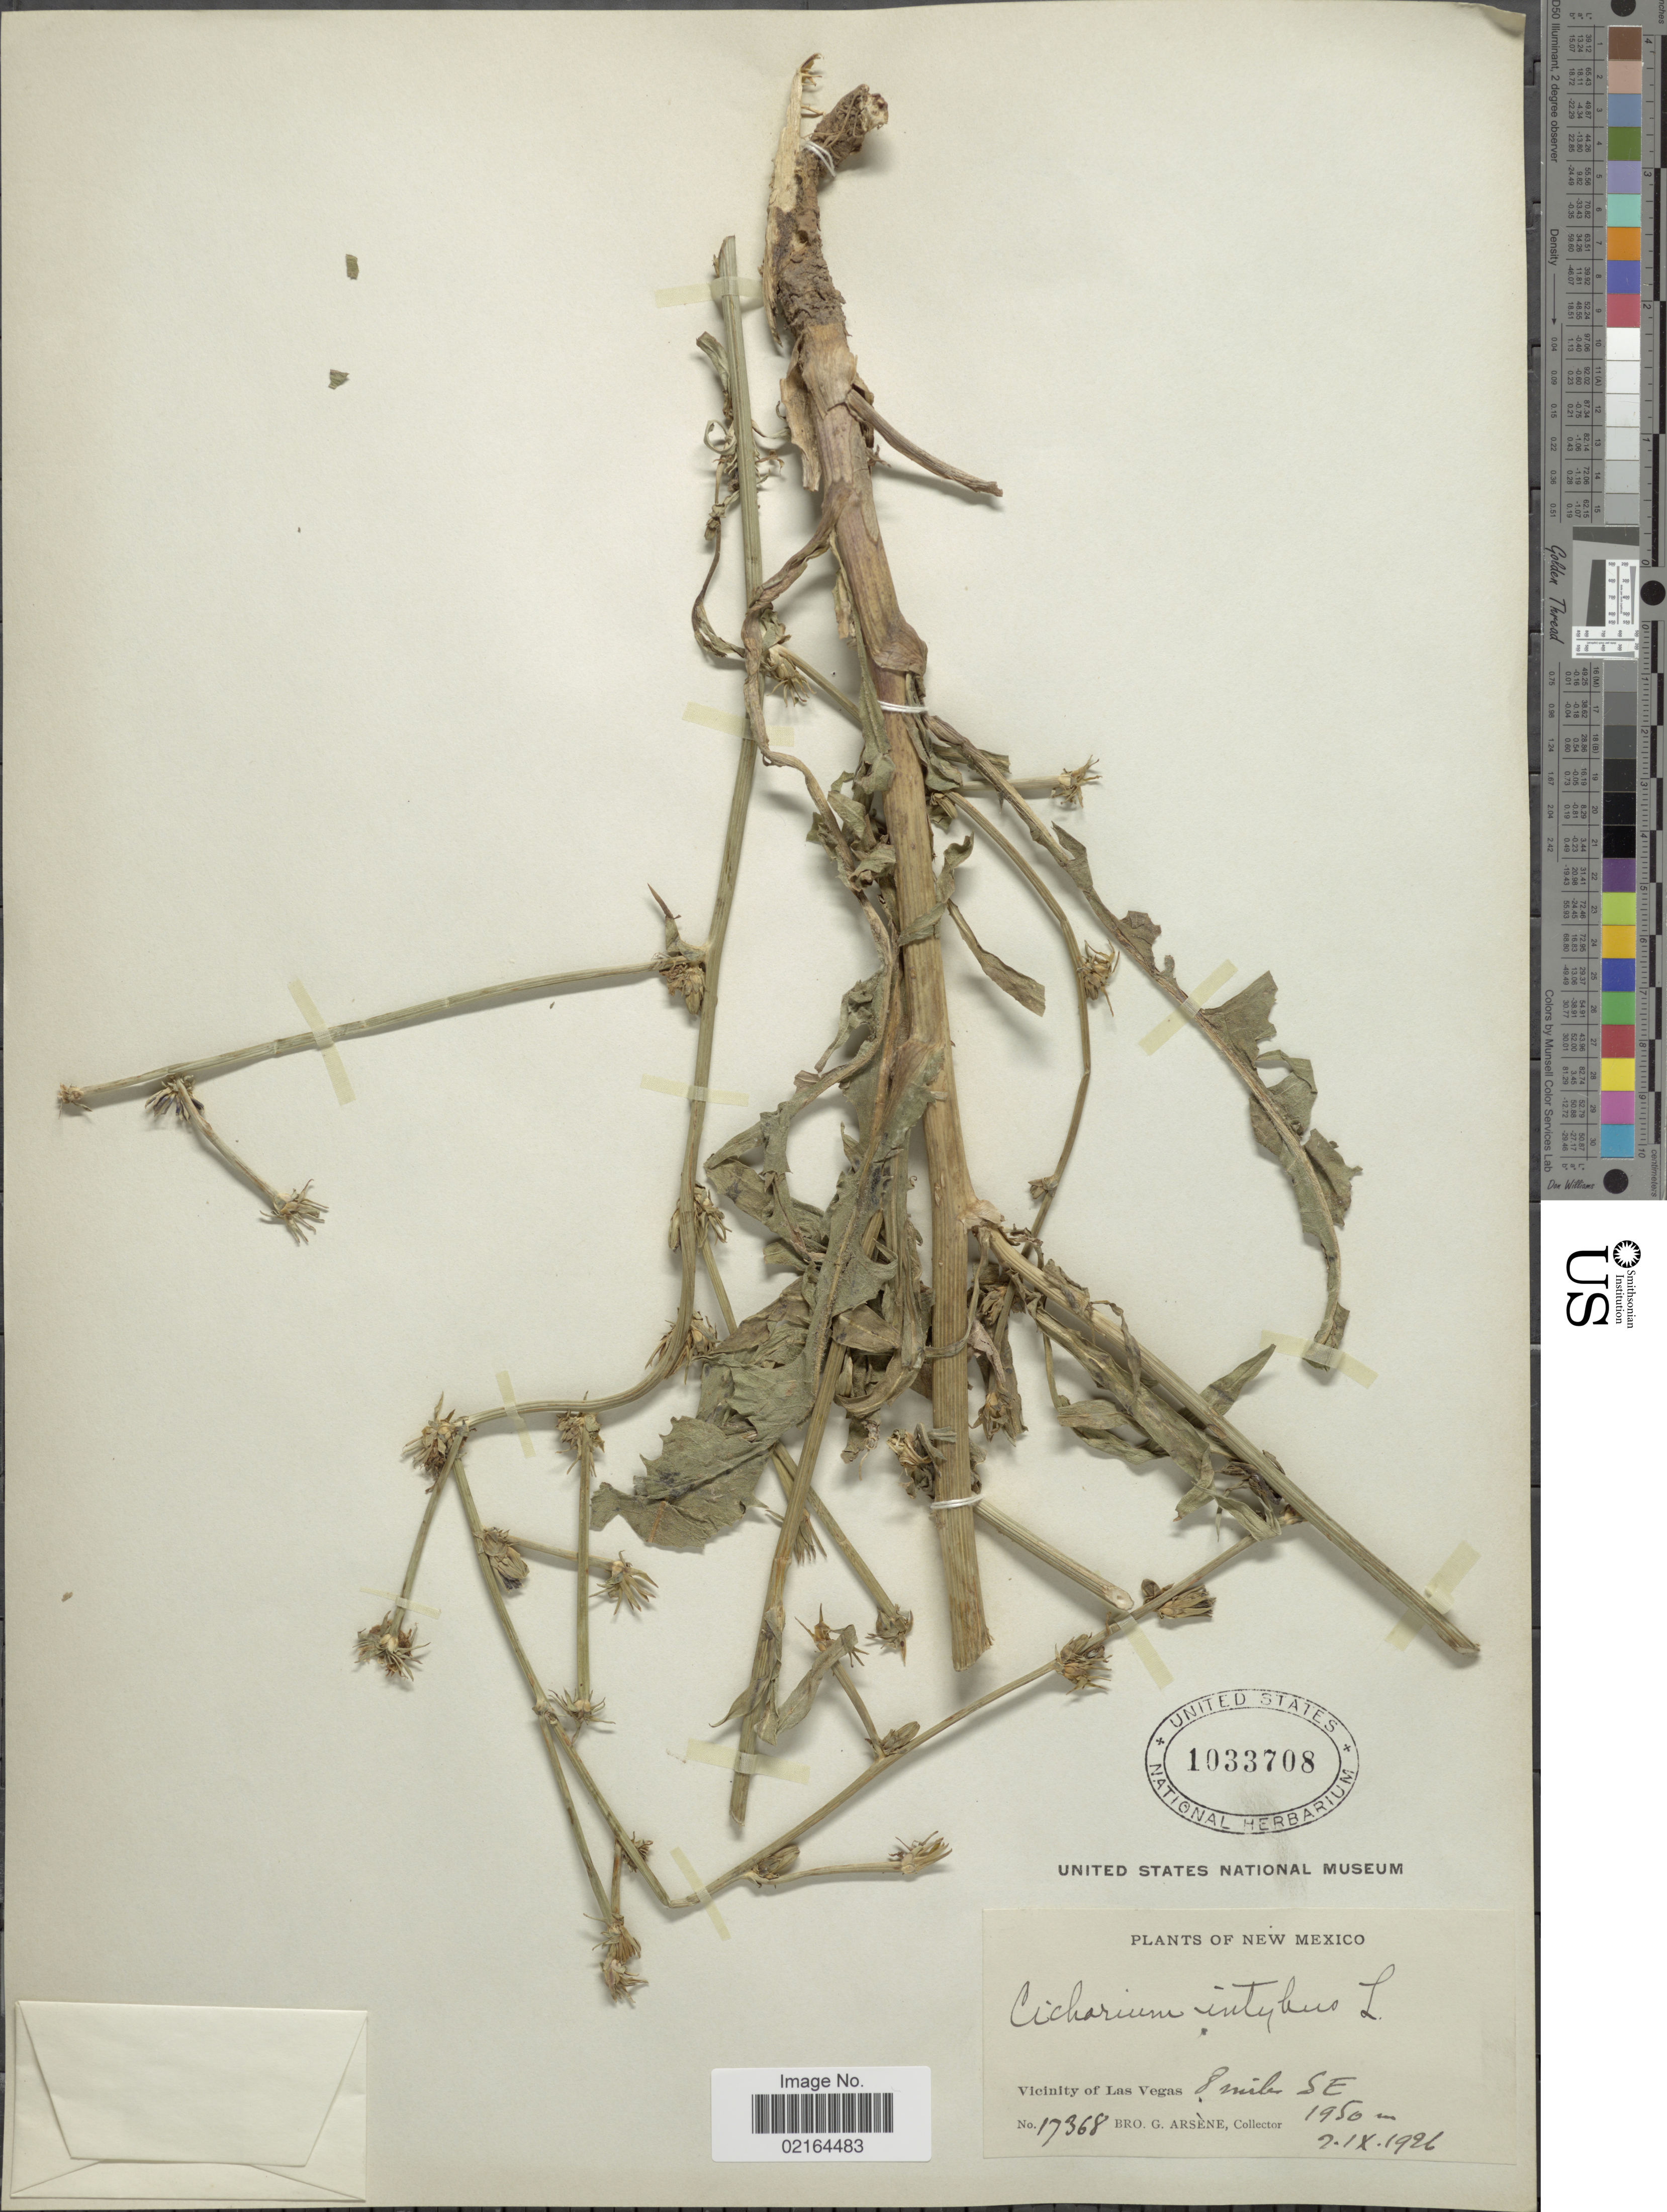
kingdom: Plantae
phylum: Tracheophyta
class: Magnoliopsida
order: Asterales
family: Asteraceae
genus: Cichorium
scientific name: Cichorium intybus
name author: L.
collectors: Bro. G. Arsène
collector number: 17368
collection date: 1926-09-07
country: United States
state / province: New Mexico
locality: Vicinity of Las Vegas, 8 miles SE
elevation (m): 1950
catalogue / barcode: US 1033708